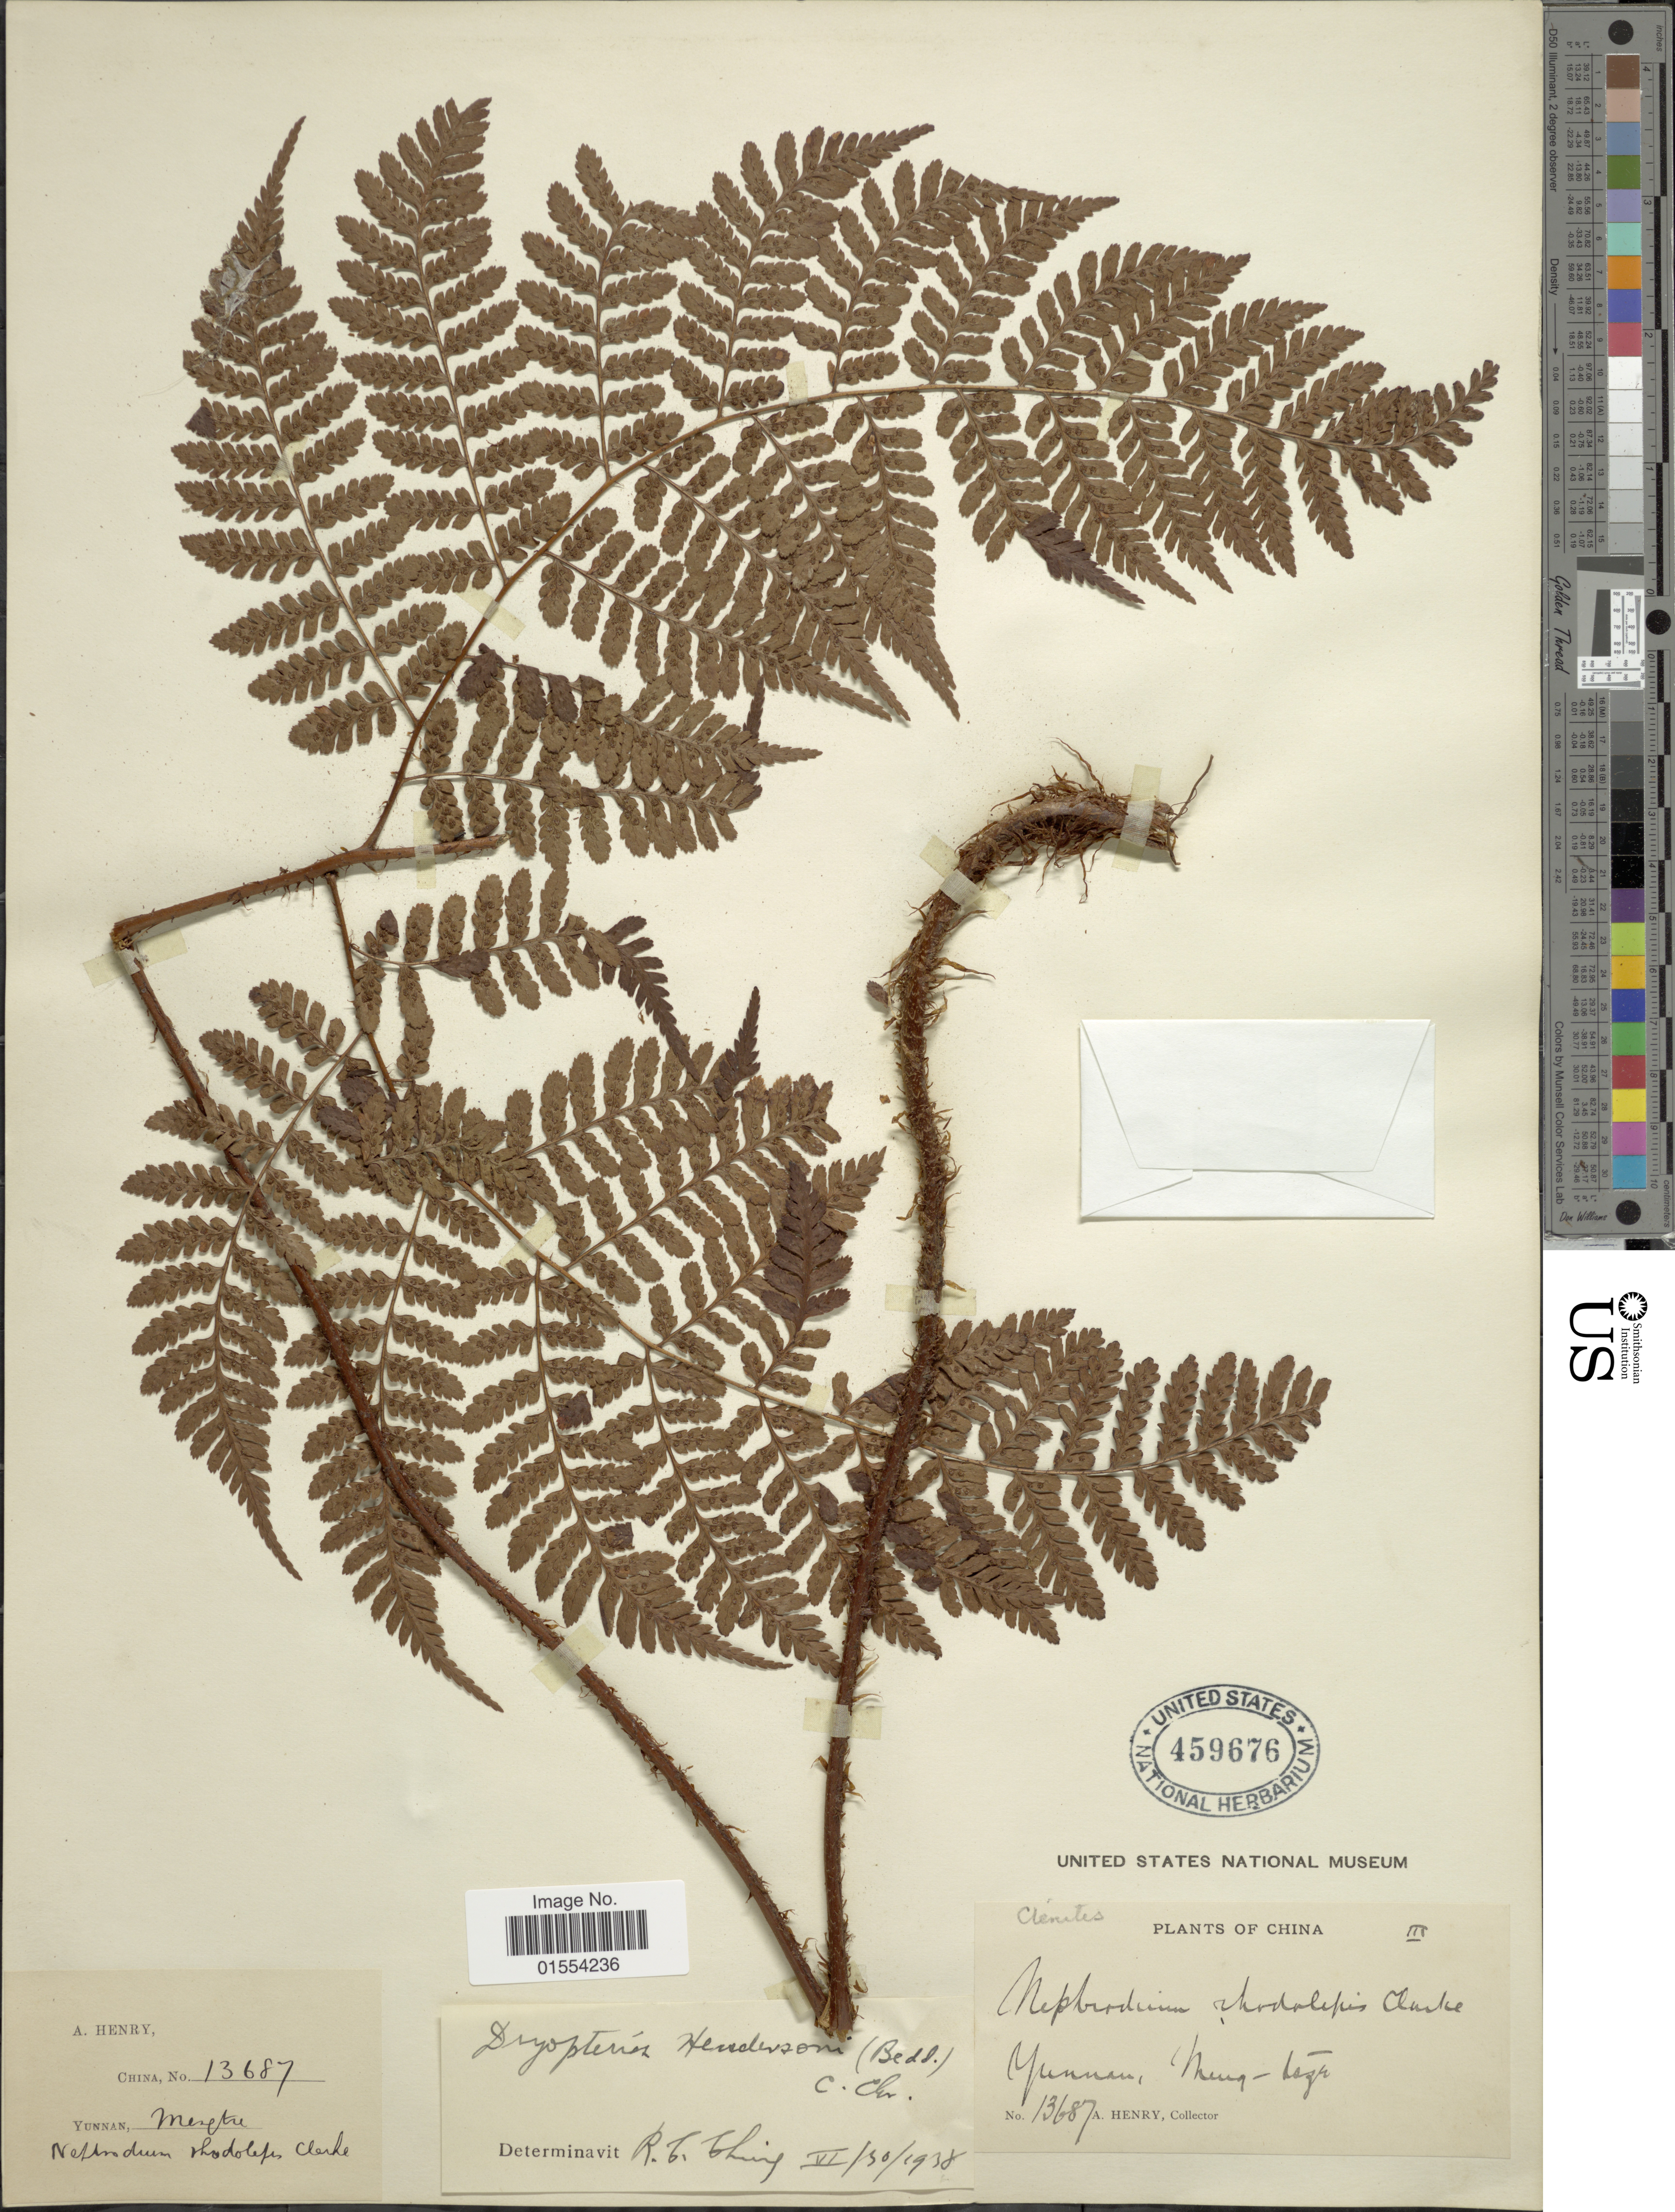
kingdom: Plantae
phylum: Tracheophyta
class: Polypodiopsida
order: Polypodiales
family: Dryopteridaceae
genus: Dryopteris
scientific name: Dryopteris hendersonii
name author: (Bedd.) C. Chr.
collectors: A. Henry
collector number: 13687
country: China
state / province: Yunnan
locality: Yunnan, Meng-tsze.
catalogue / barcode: US 459676